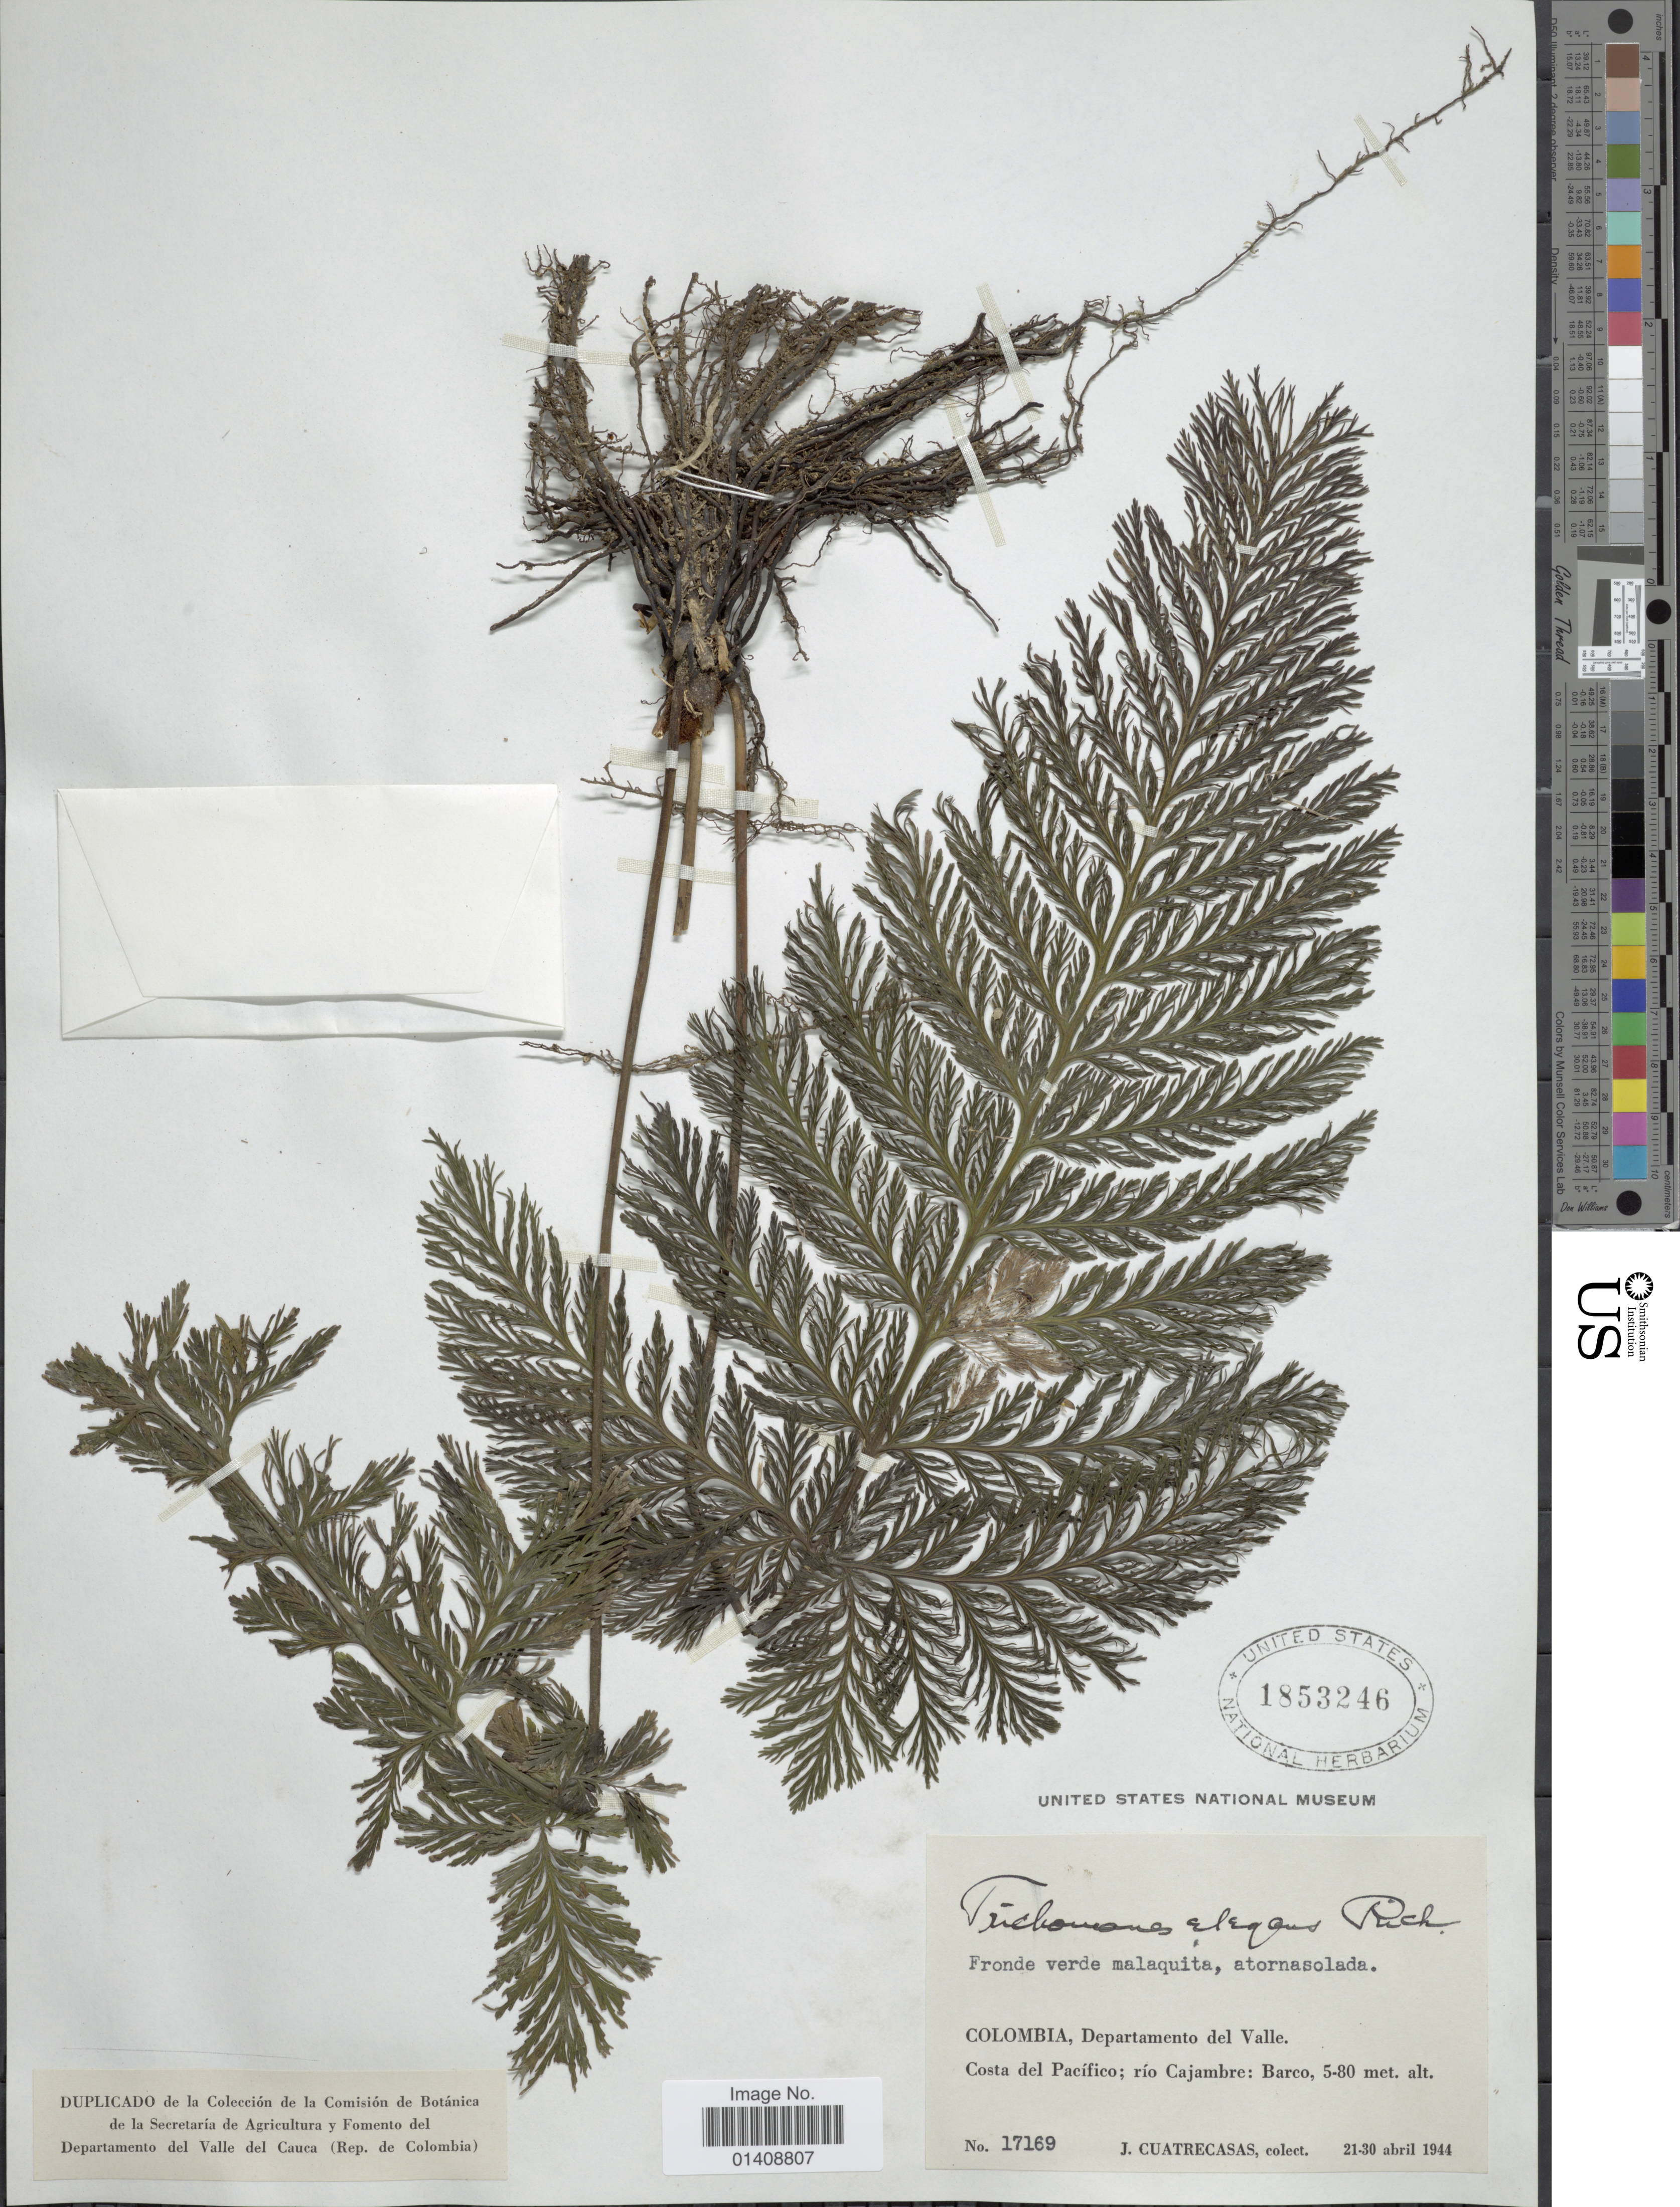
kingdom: Plantae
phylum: Tracheophyta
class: Polypodiopsida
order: Hymenophyllales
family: Hymenophyllaceae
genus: Trichomanes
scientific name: Trichomanes elegans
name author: Rich.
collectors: J. Cuatrecasas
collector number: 17169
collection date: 1944-04-21/1944-04-30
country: Colombia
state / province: Valle del Cauca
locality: Departamento del Valle. Costa del Pacifico; rio Cajambre: Barco.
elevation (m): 5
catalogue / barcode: US 1853246